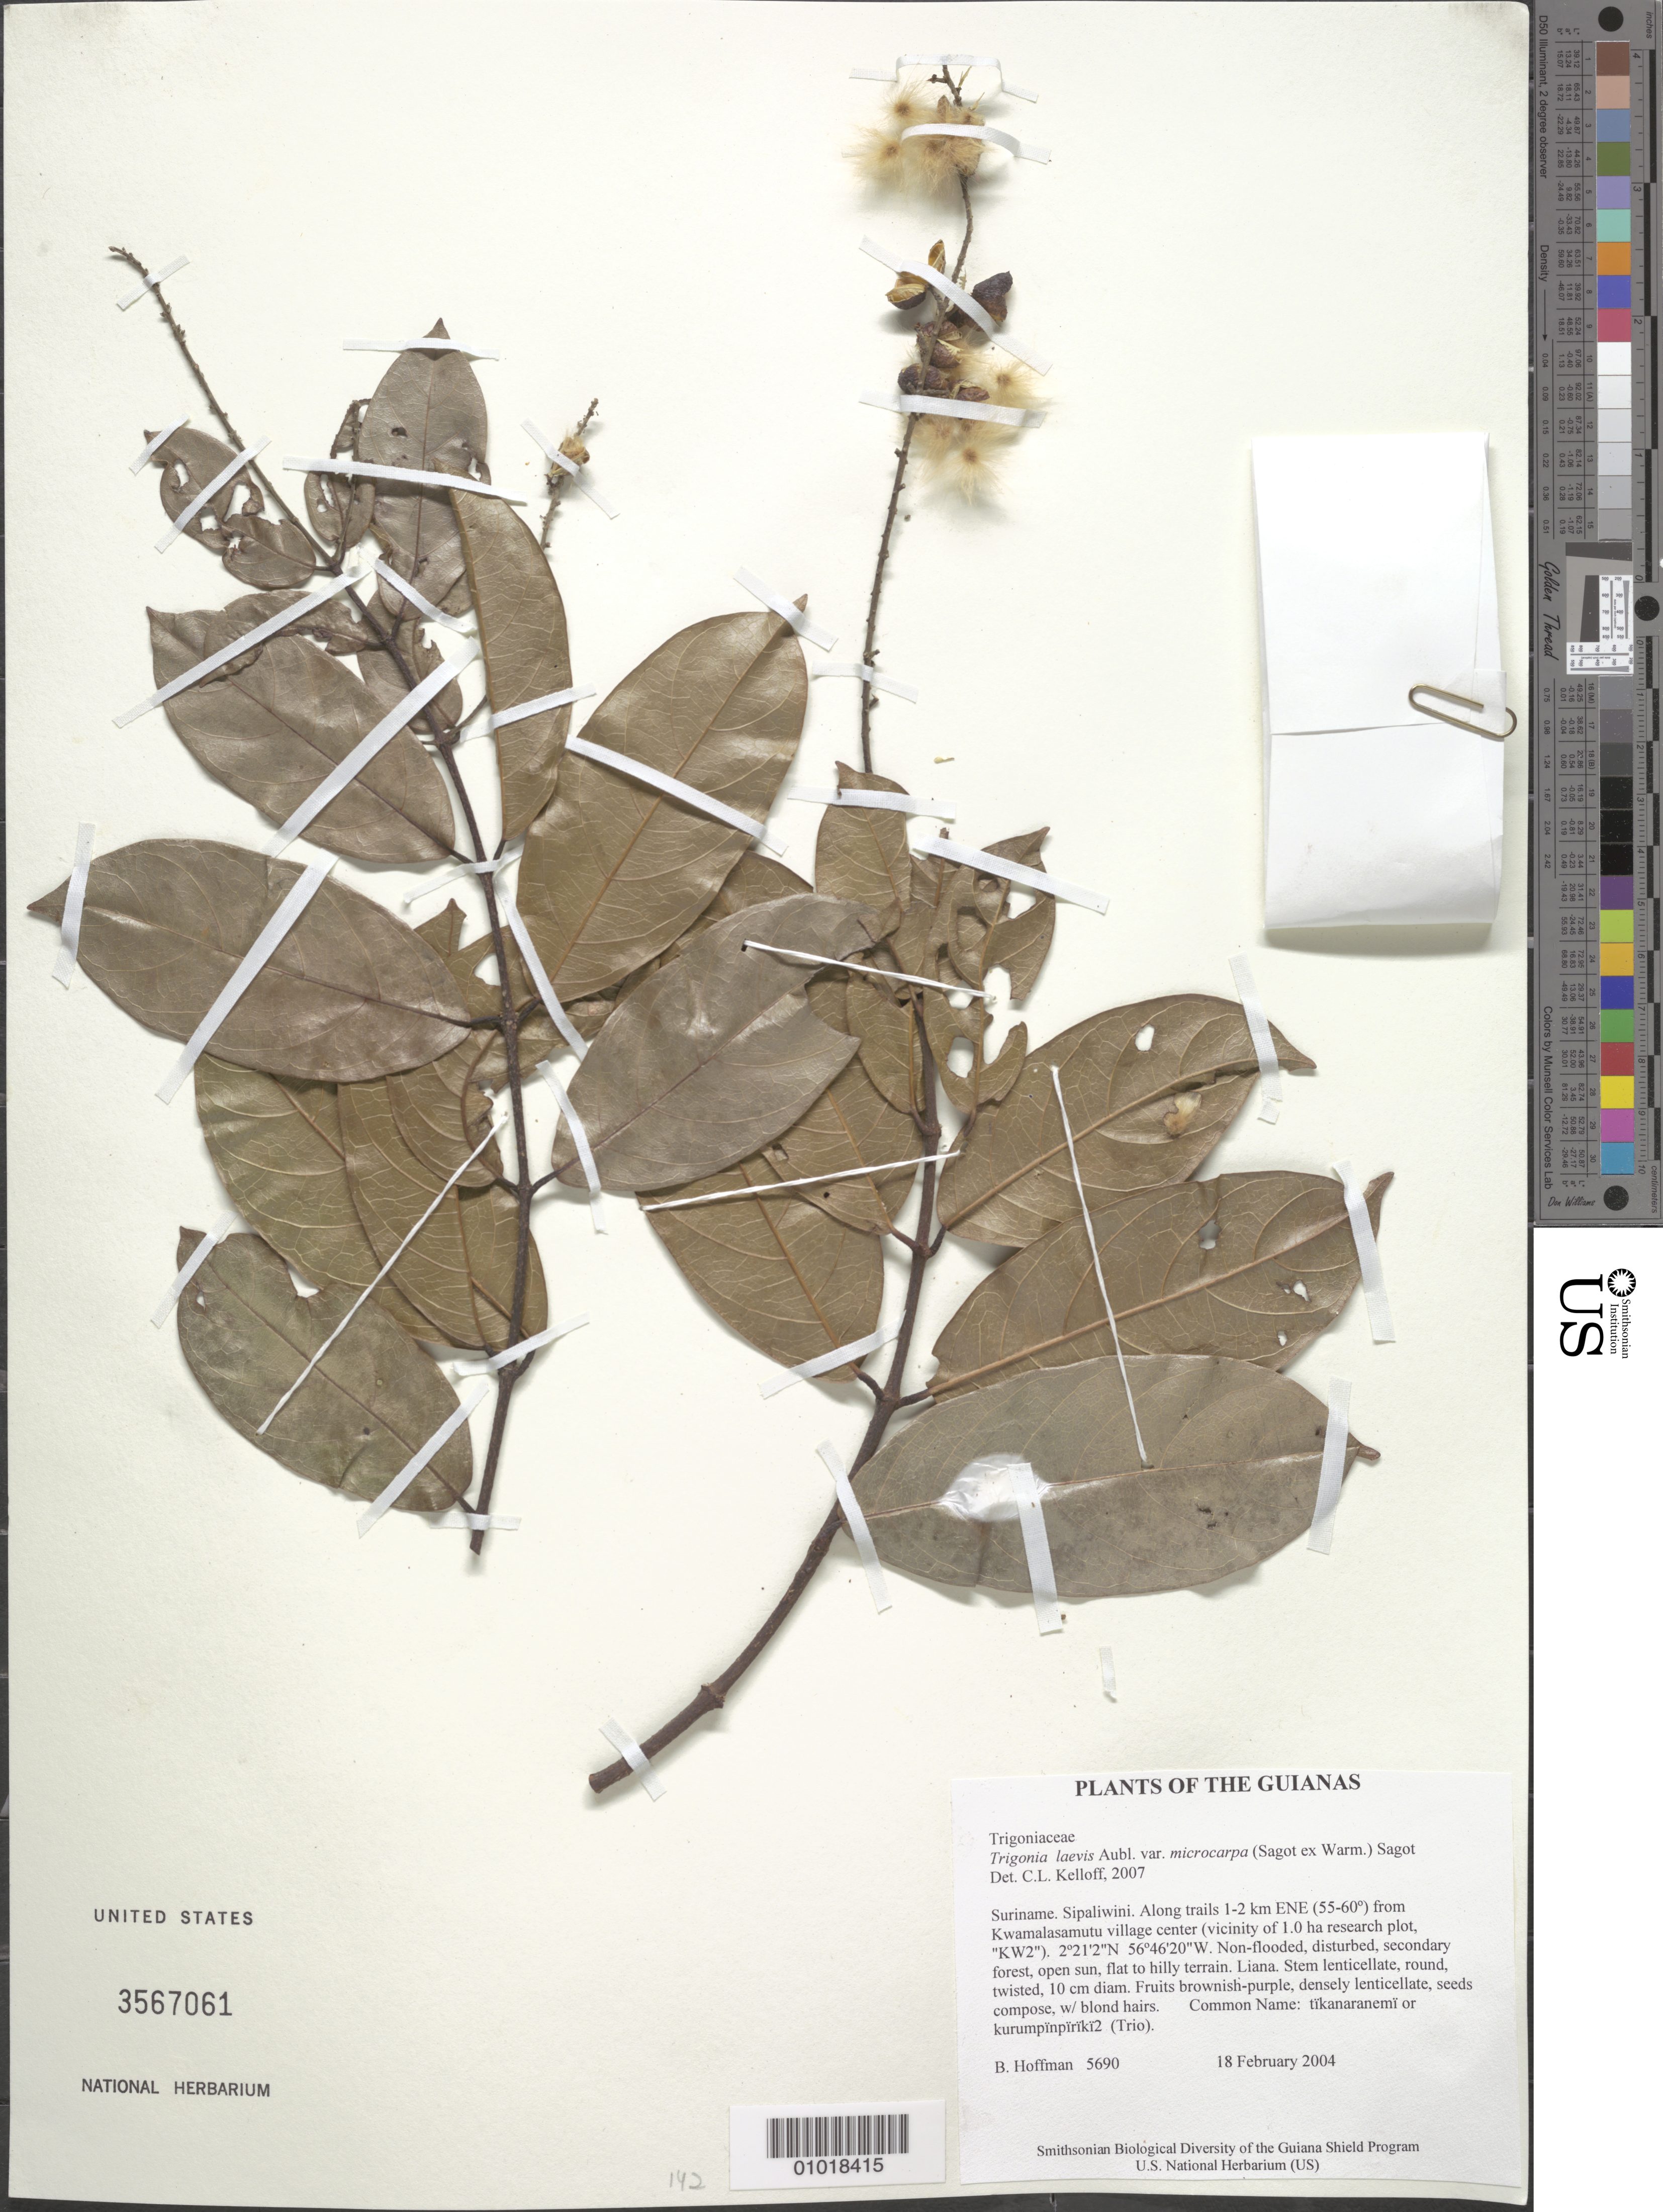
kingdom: Plantae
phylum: Tracheophyta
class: Magnoliopsida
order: Malpighiales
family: Trigoniaceae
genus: Trigonia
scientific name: Trigonia laevis var. microcarpa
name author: (Sagot ex Warm.) Sagot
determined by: Kelloff, Carol L., (US), Smithsonian Institution - National Museum of Natural History (UNITED STATES)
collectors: B. Hoffman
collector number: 5690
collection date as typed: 18 February 2004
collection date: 2004-02-18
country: Suriname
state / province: Sipaliwini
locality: Along trails 1-2 km ENE (55-60º) from Kwamalasamutu village center (vicinity of 1.0 ha research plot, "KW2")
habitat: Non-flooded, disturbed, secondary forest, open sun, flat to hilly terrain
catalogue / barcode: US 3567061